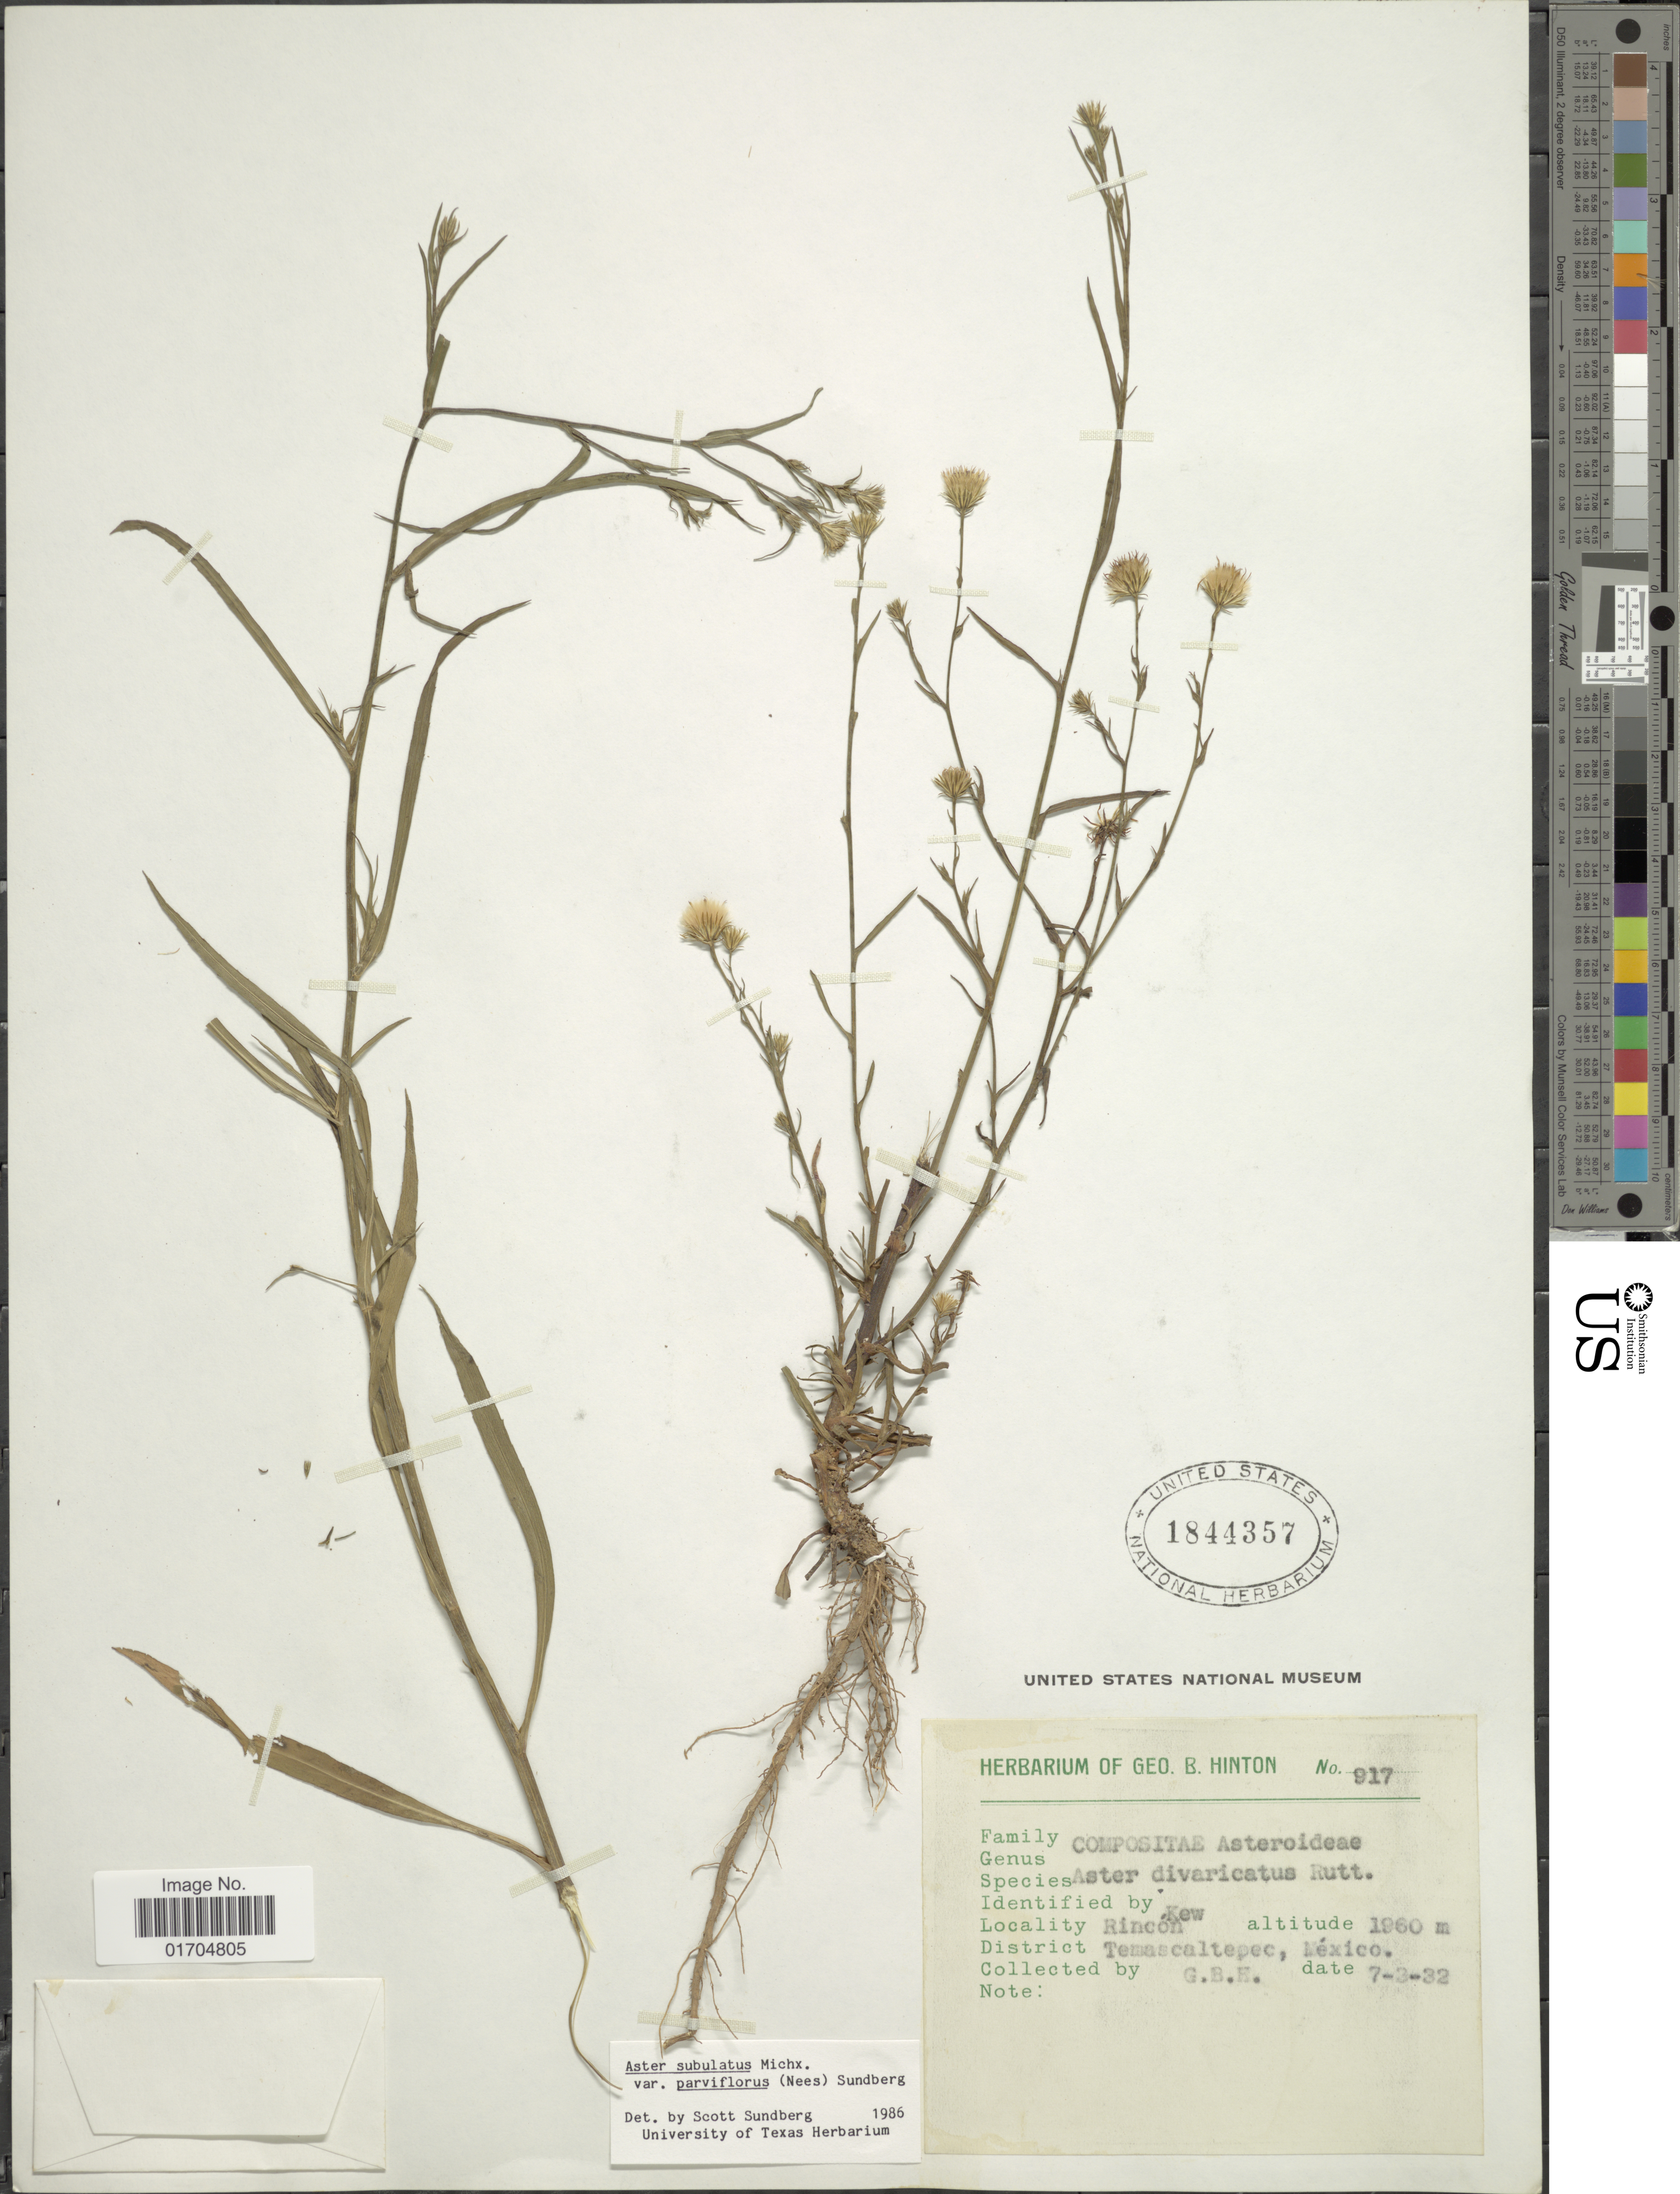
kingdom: Plantae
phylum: Tracheophyta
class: Magnoliopsida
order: Asterales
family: Asteraceae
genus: Symphyotrichum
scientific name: Symphyotrichum subulatum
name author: (Michx.) G.L. Nesom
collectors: G. B. Hinton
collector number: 917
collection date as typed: Transcribed d/m/y: 3/7/32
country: Mexico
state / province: México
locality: Rincon, District Temascaltepec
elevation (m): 1960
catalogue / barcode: US 1844357